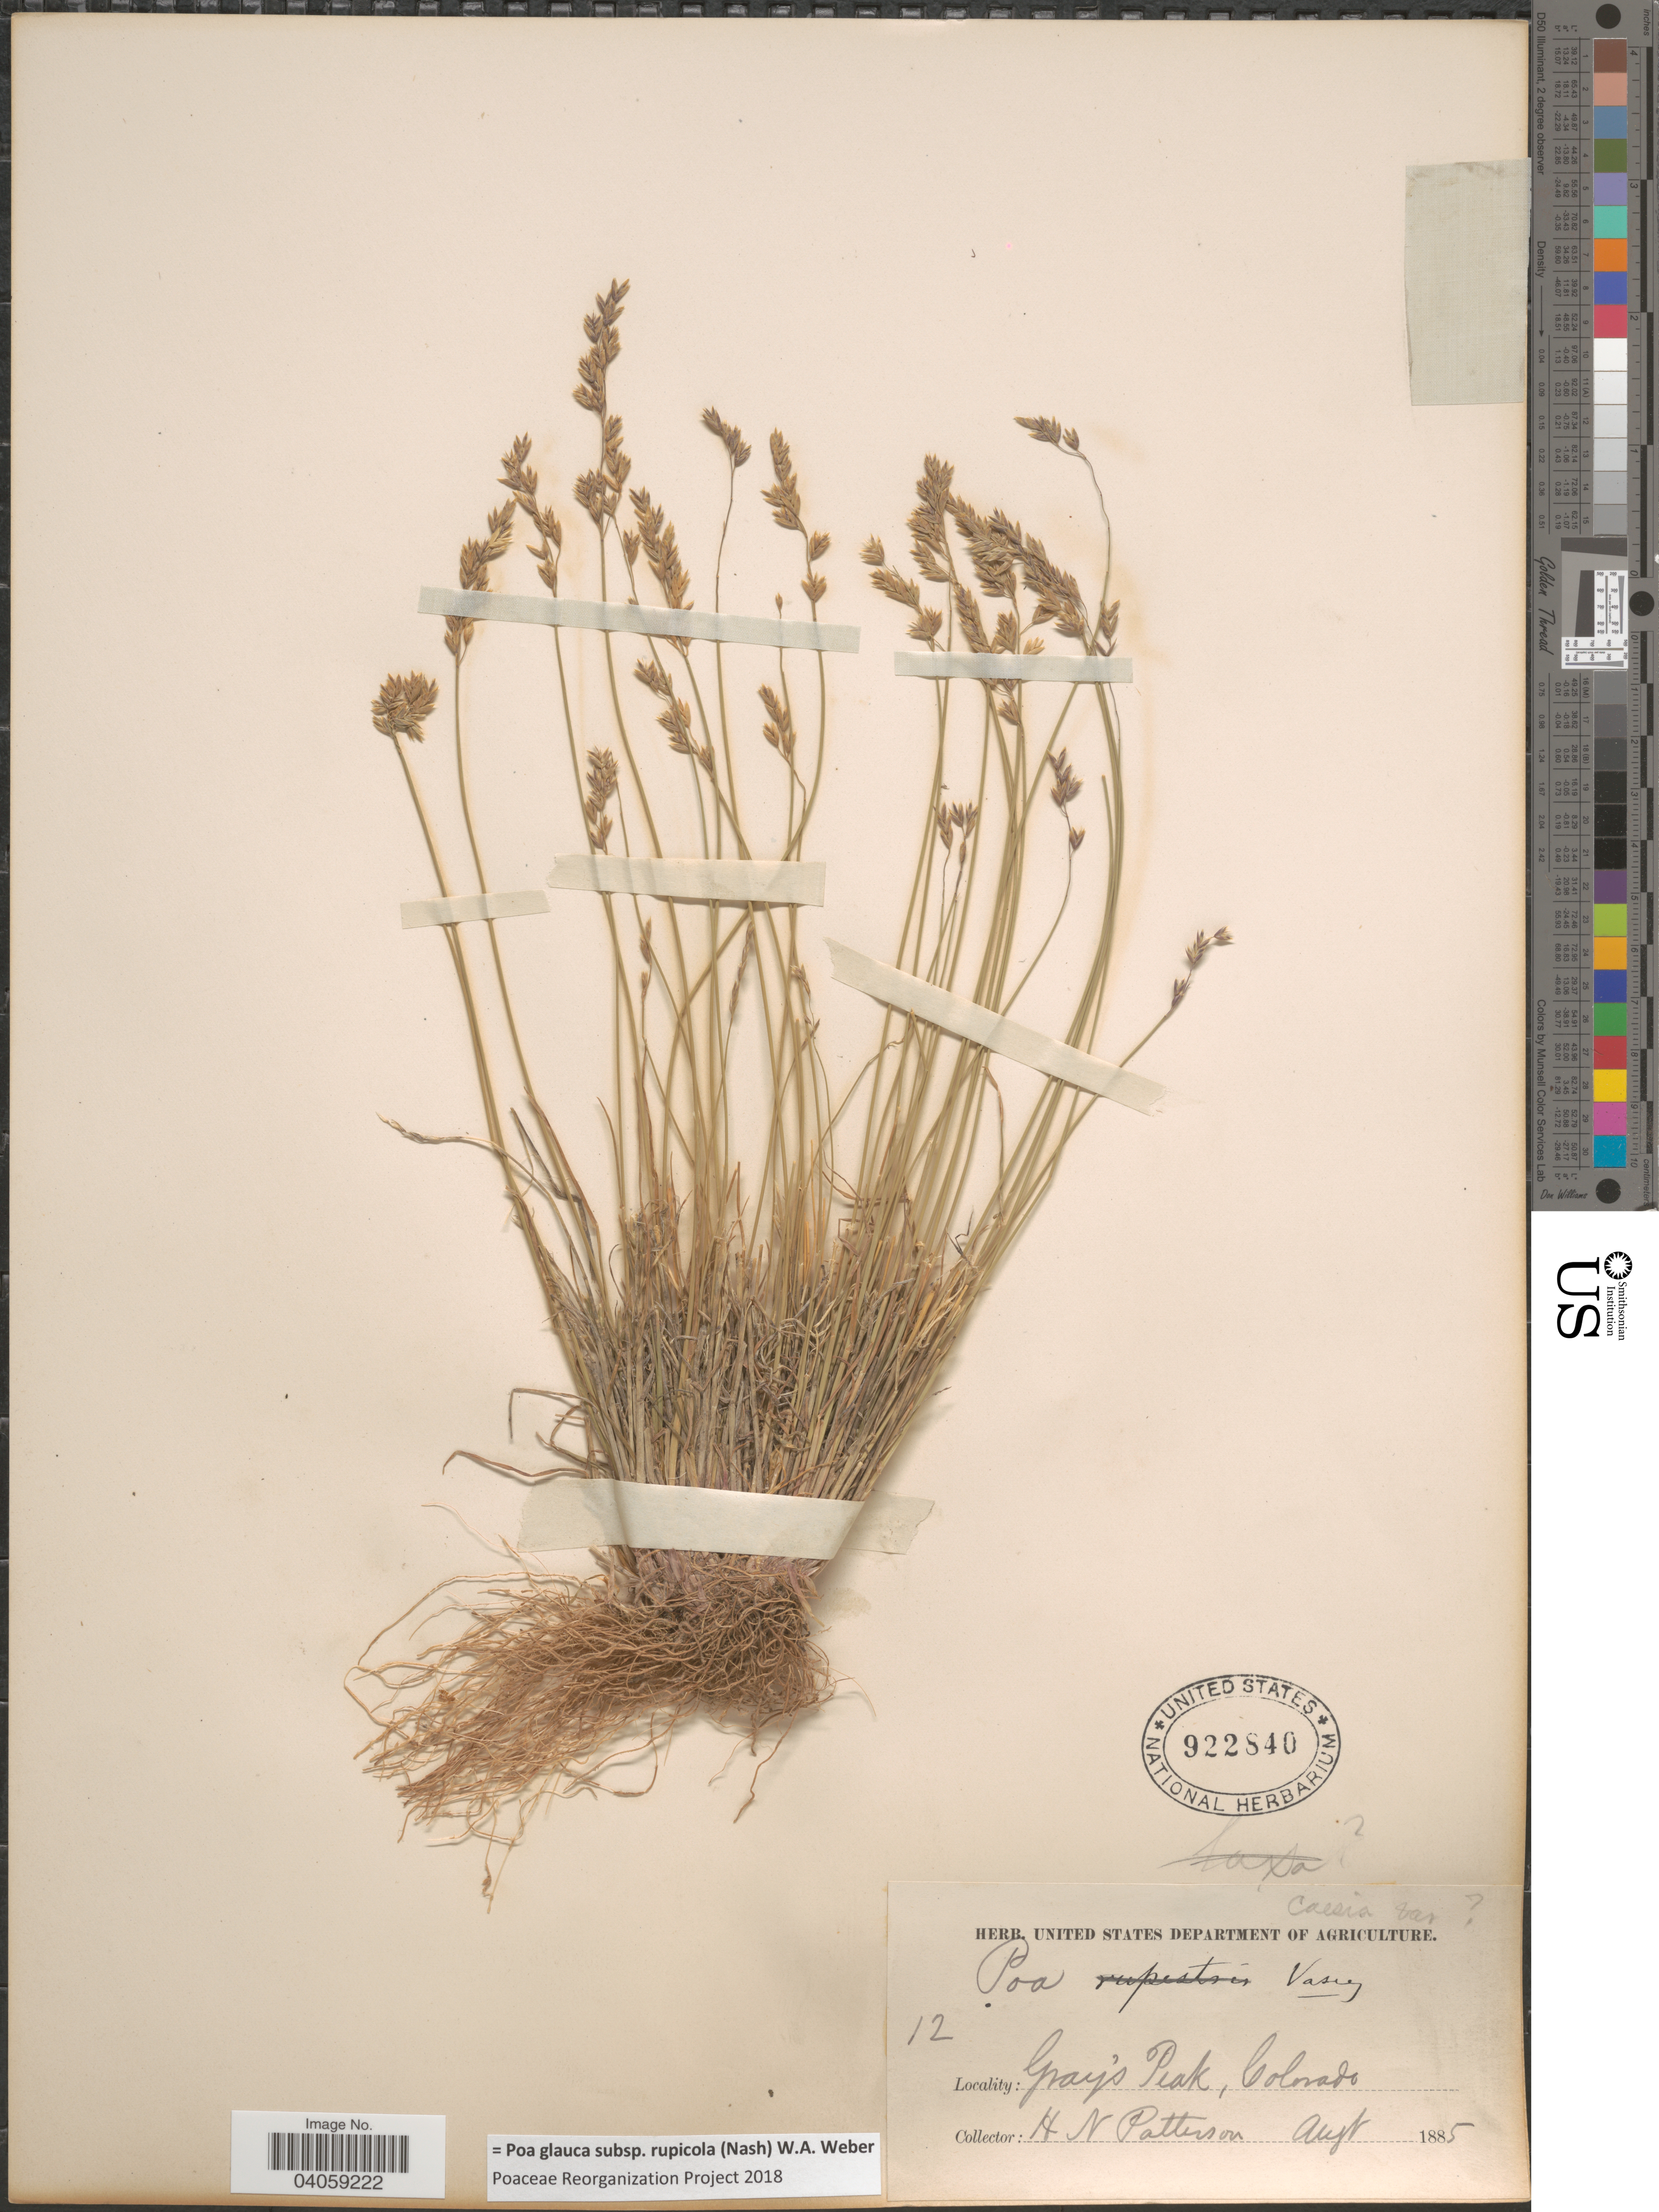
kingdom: Plantae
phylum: Tracheophyta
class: Liliopsida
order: Poales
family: Poaceae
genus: Poa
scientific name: Poa glauca subsp. rupicola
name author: (Nash) W.A. Weber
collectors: H. N. Patterson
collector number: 12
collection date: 1885-08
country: United States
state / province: Colorado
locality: Gray's Peak.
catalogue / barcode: US 922840